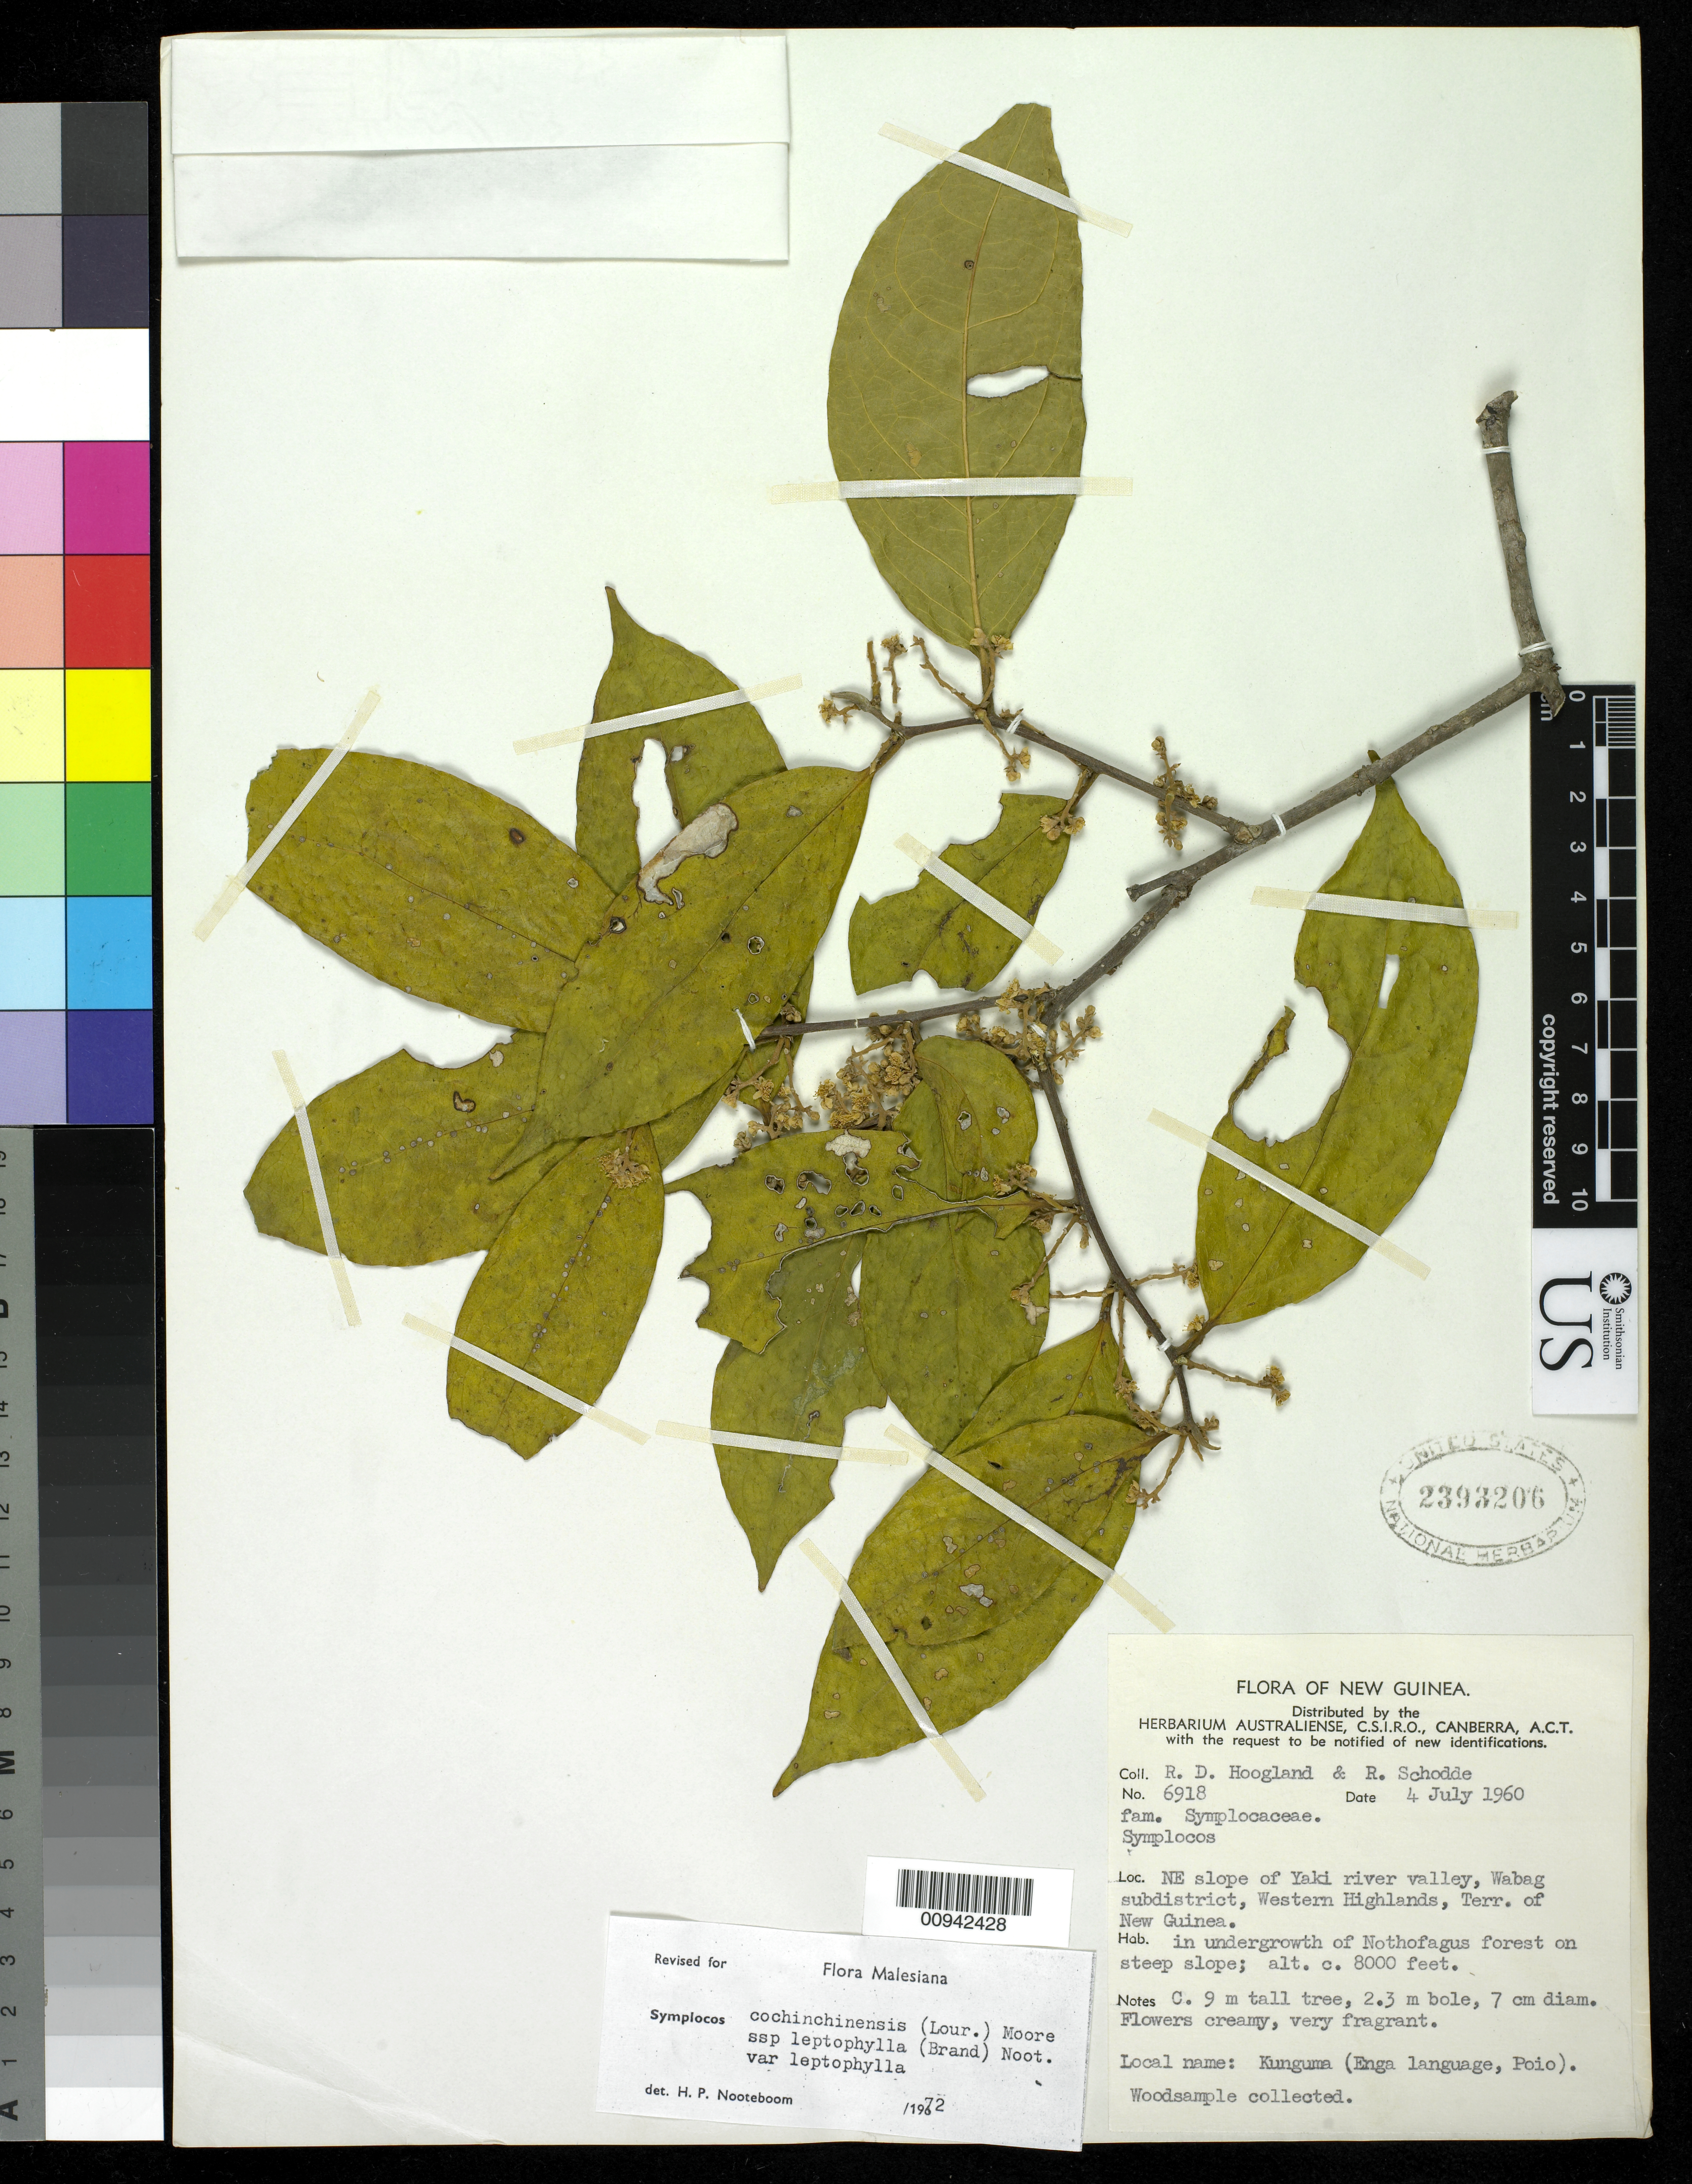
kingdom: Plantae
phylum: Tracheophyta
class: Magnoliopsida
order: Ericales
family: Symplocaceae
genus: Symplocos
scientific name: Symplocos cochinchinensis var. leptophylla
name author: (Brand) Noot.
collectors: R. D. Hoogland & R. Schodde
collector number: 6918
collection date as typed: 04 Jul 1960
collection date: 1960-07-04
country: Papua New Guinea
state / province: Enga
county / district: Wabag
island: New Guinea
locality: NE slope of Yaki river valley, Wabag subdistrict, Western Highlands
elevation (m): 2438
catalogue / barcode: US 2393206